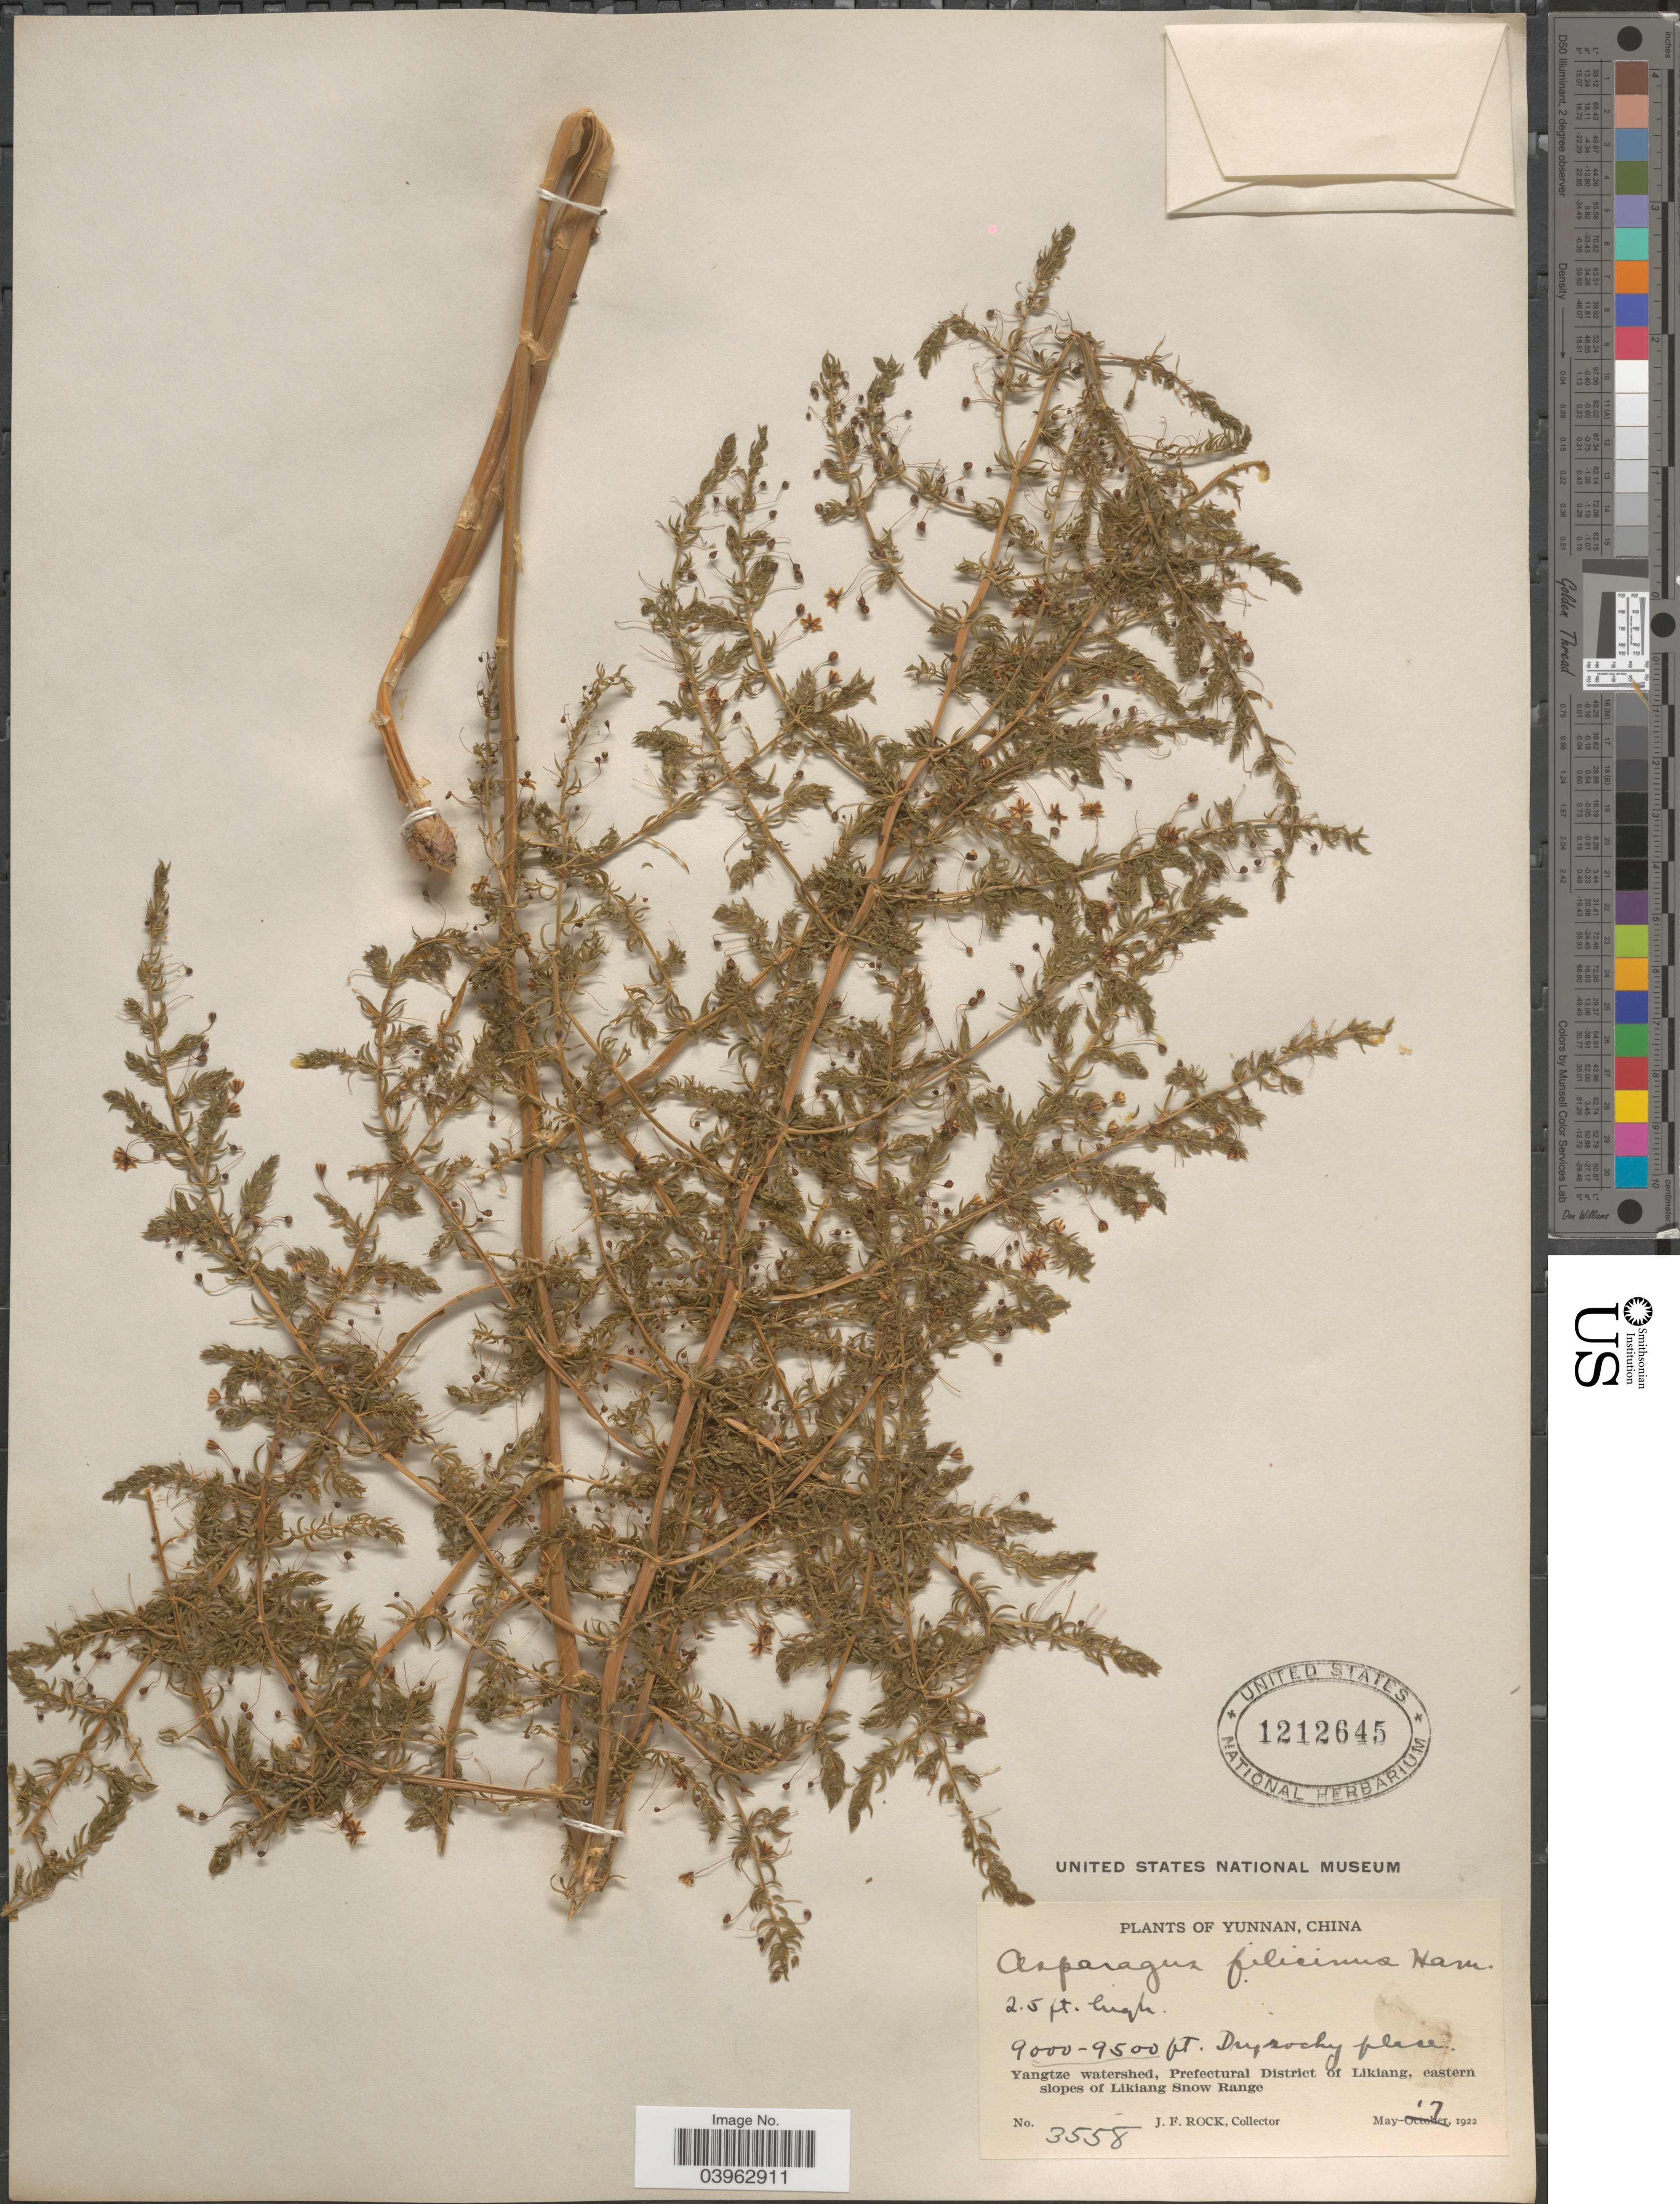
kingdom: Plantae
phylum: Tracheophyta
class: Liliopsida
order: Asparagales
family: Asparagaceae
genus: Asparagus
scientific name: Asparagus filicinus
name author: Buch.-Ham. ex D. Don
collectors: J. Rock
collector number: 3558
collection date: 1922-05-17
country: China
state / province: Yunnan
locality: Yangtze watershed, Prefectural District of Likiang, eastern slopes of Likiang Snow Range.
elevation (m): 2743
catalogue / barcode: US 1212645